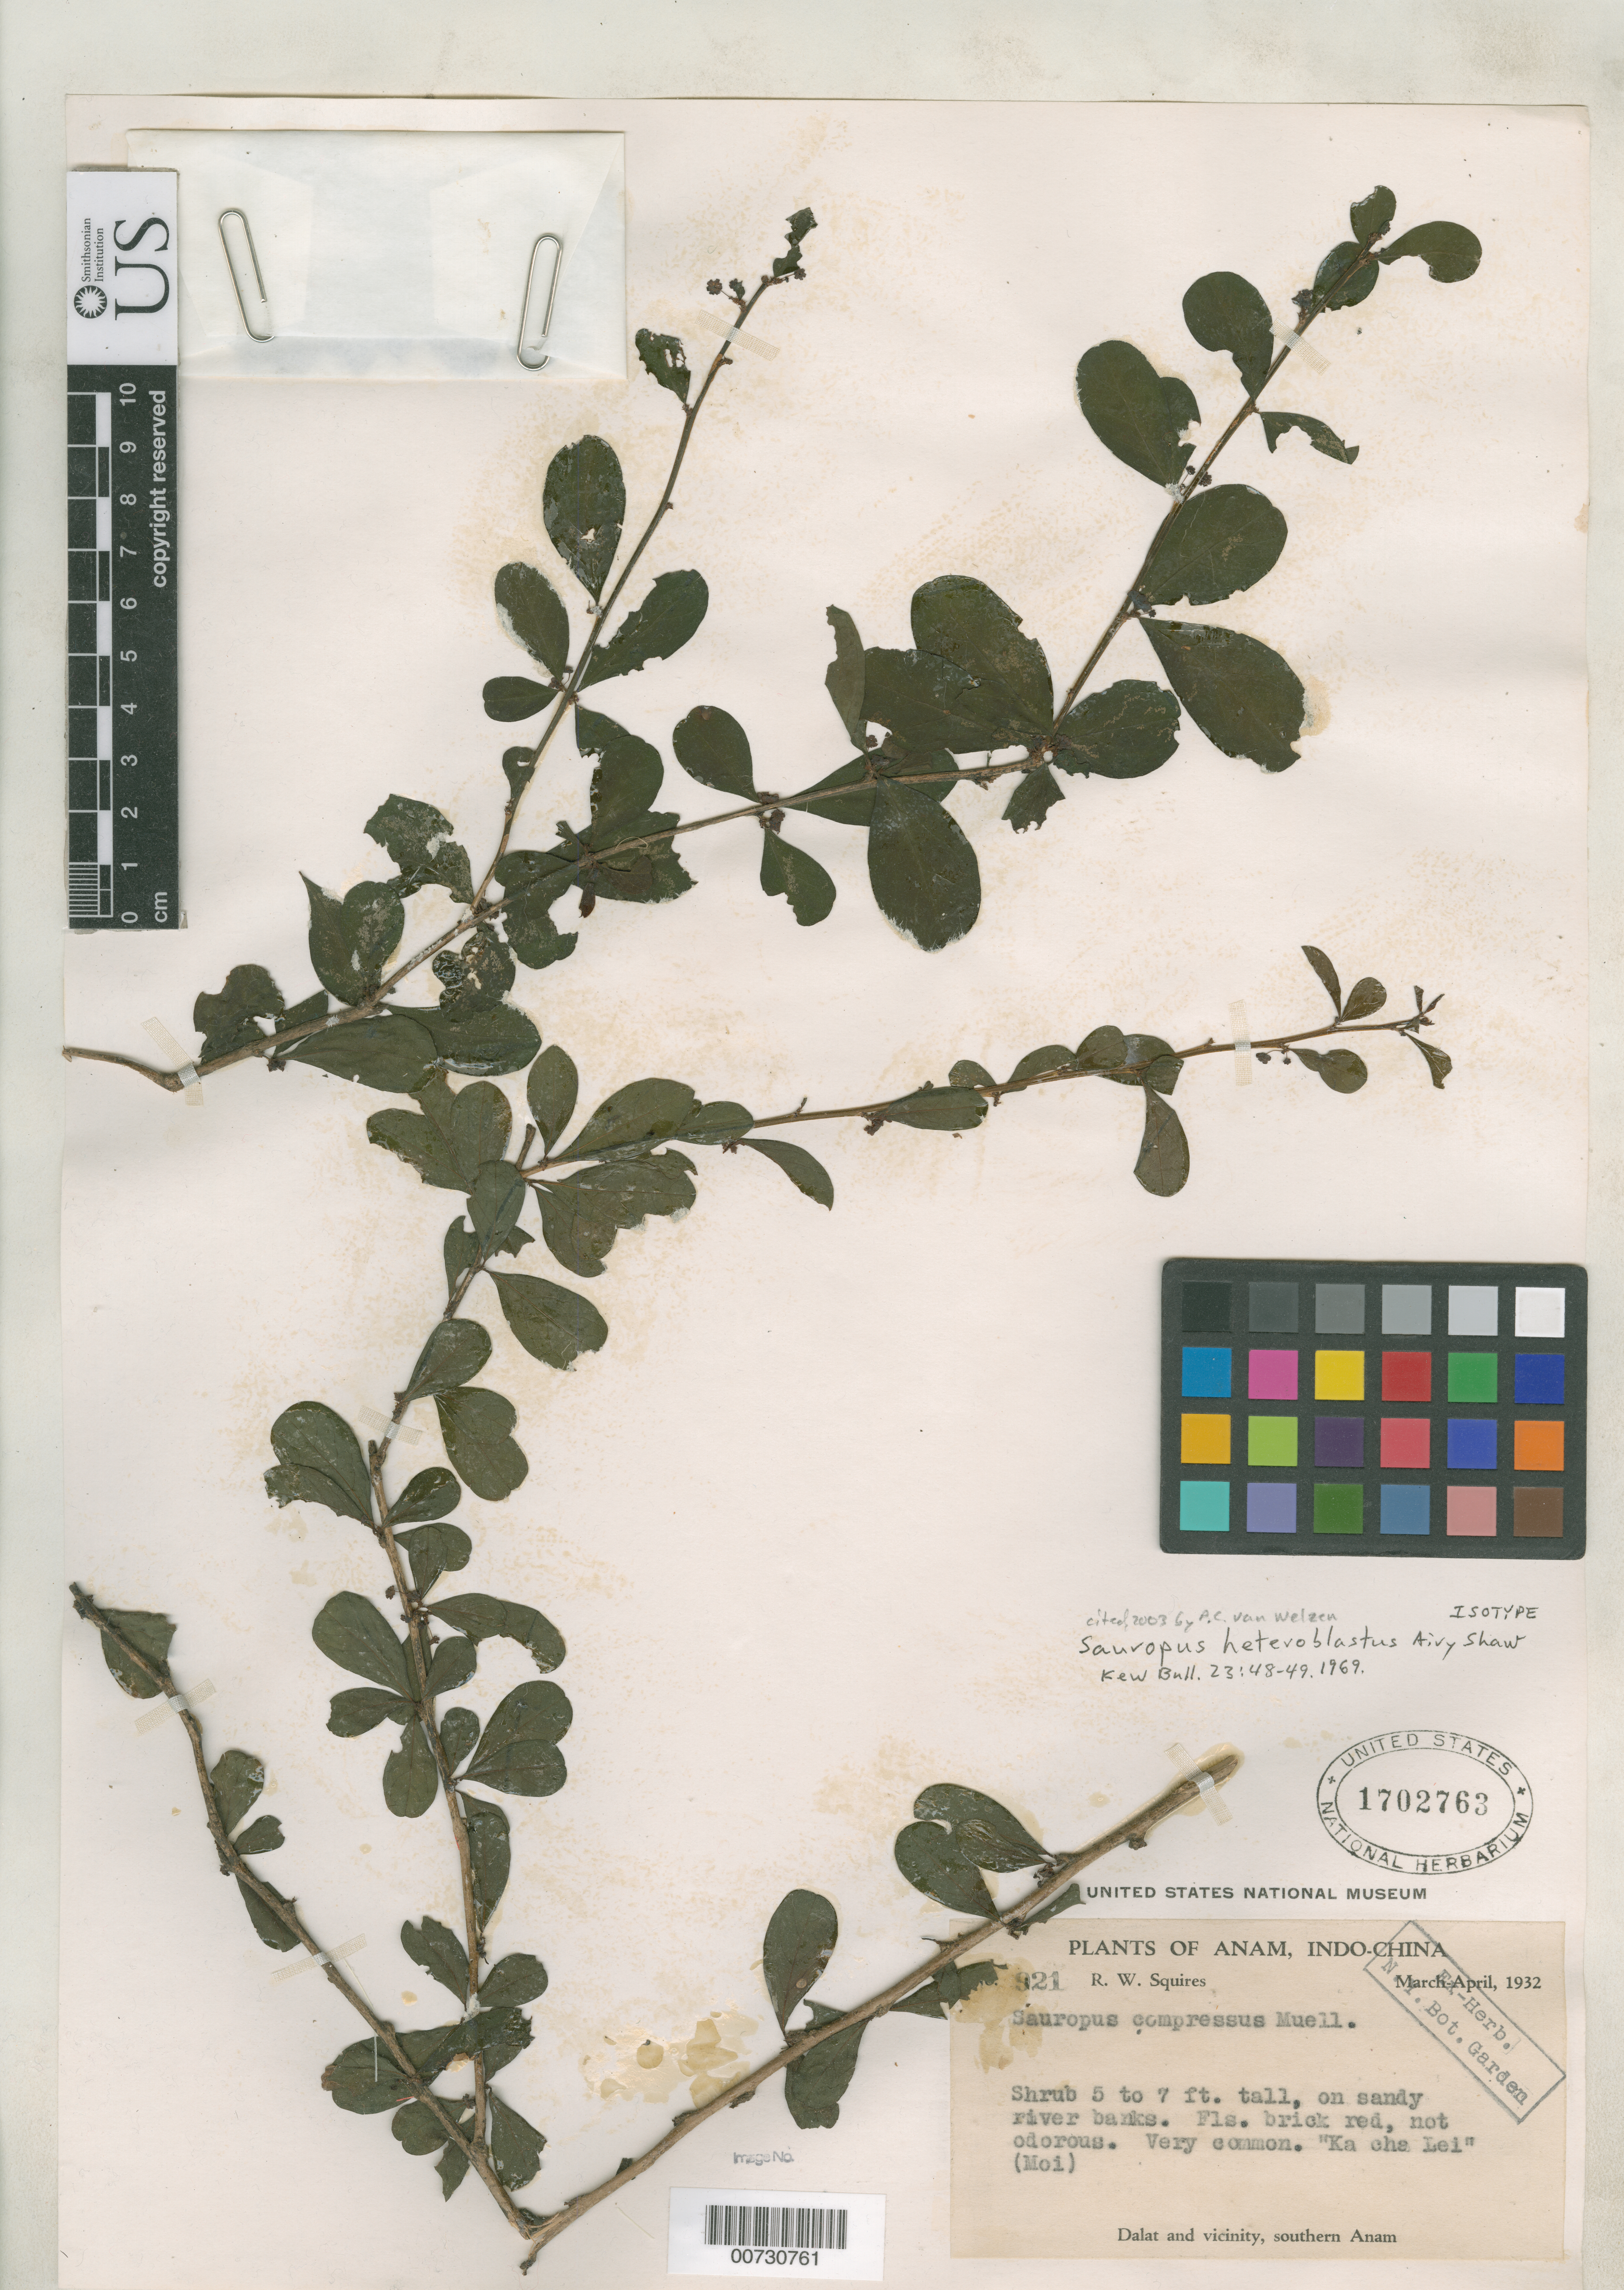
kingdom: Plantae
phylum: Tracheophyta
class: Magnoliopsida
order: Malpighiales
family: Phyllanthaceae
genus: Sauropus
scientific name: Sauropus heteroblastus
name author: Airy Shaw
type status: Isotype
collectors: R. Squires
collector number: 921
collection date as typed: Mar 1932 to -- Apr 1932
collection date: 1932-03/1932-04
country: Vietnam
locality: Dalat and vicinity. Southern Anam.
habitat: Sandy river banks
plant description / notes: Common name: Ka cha Lei (Moi)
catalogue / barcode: US 1702763